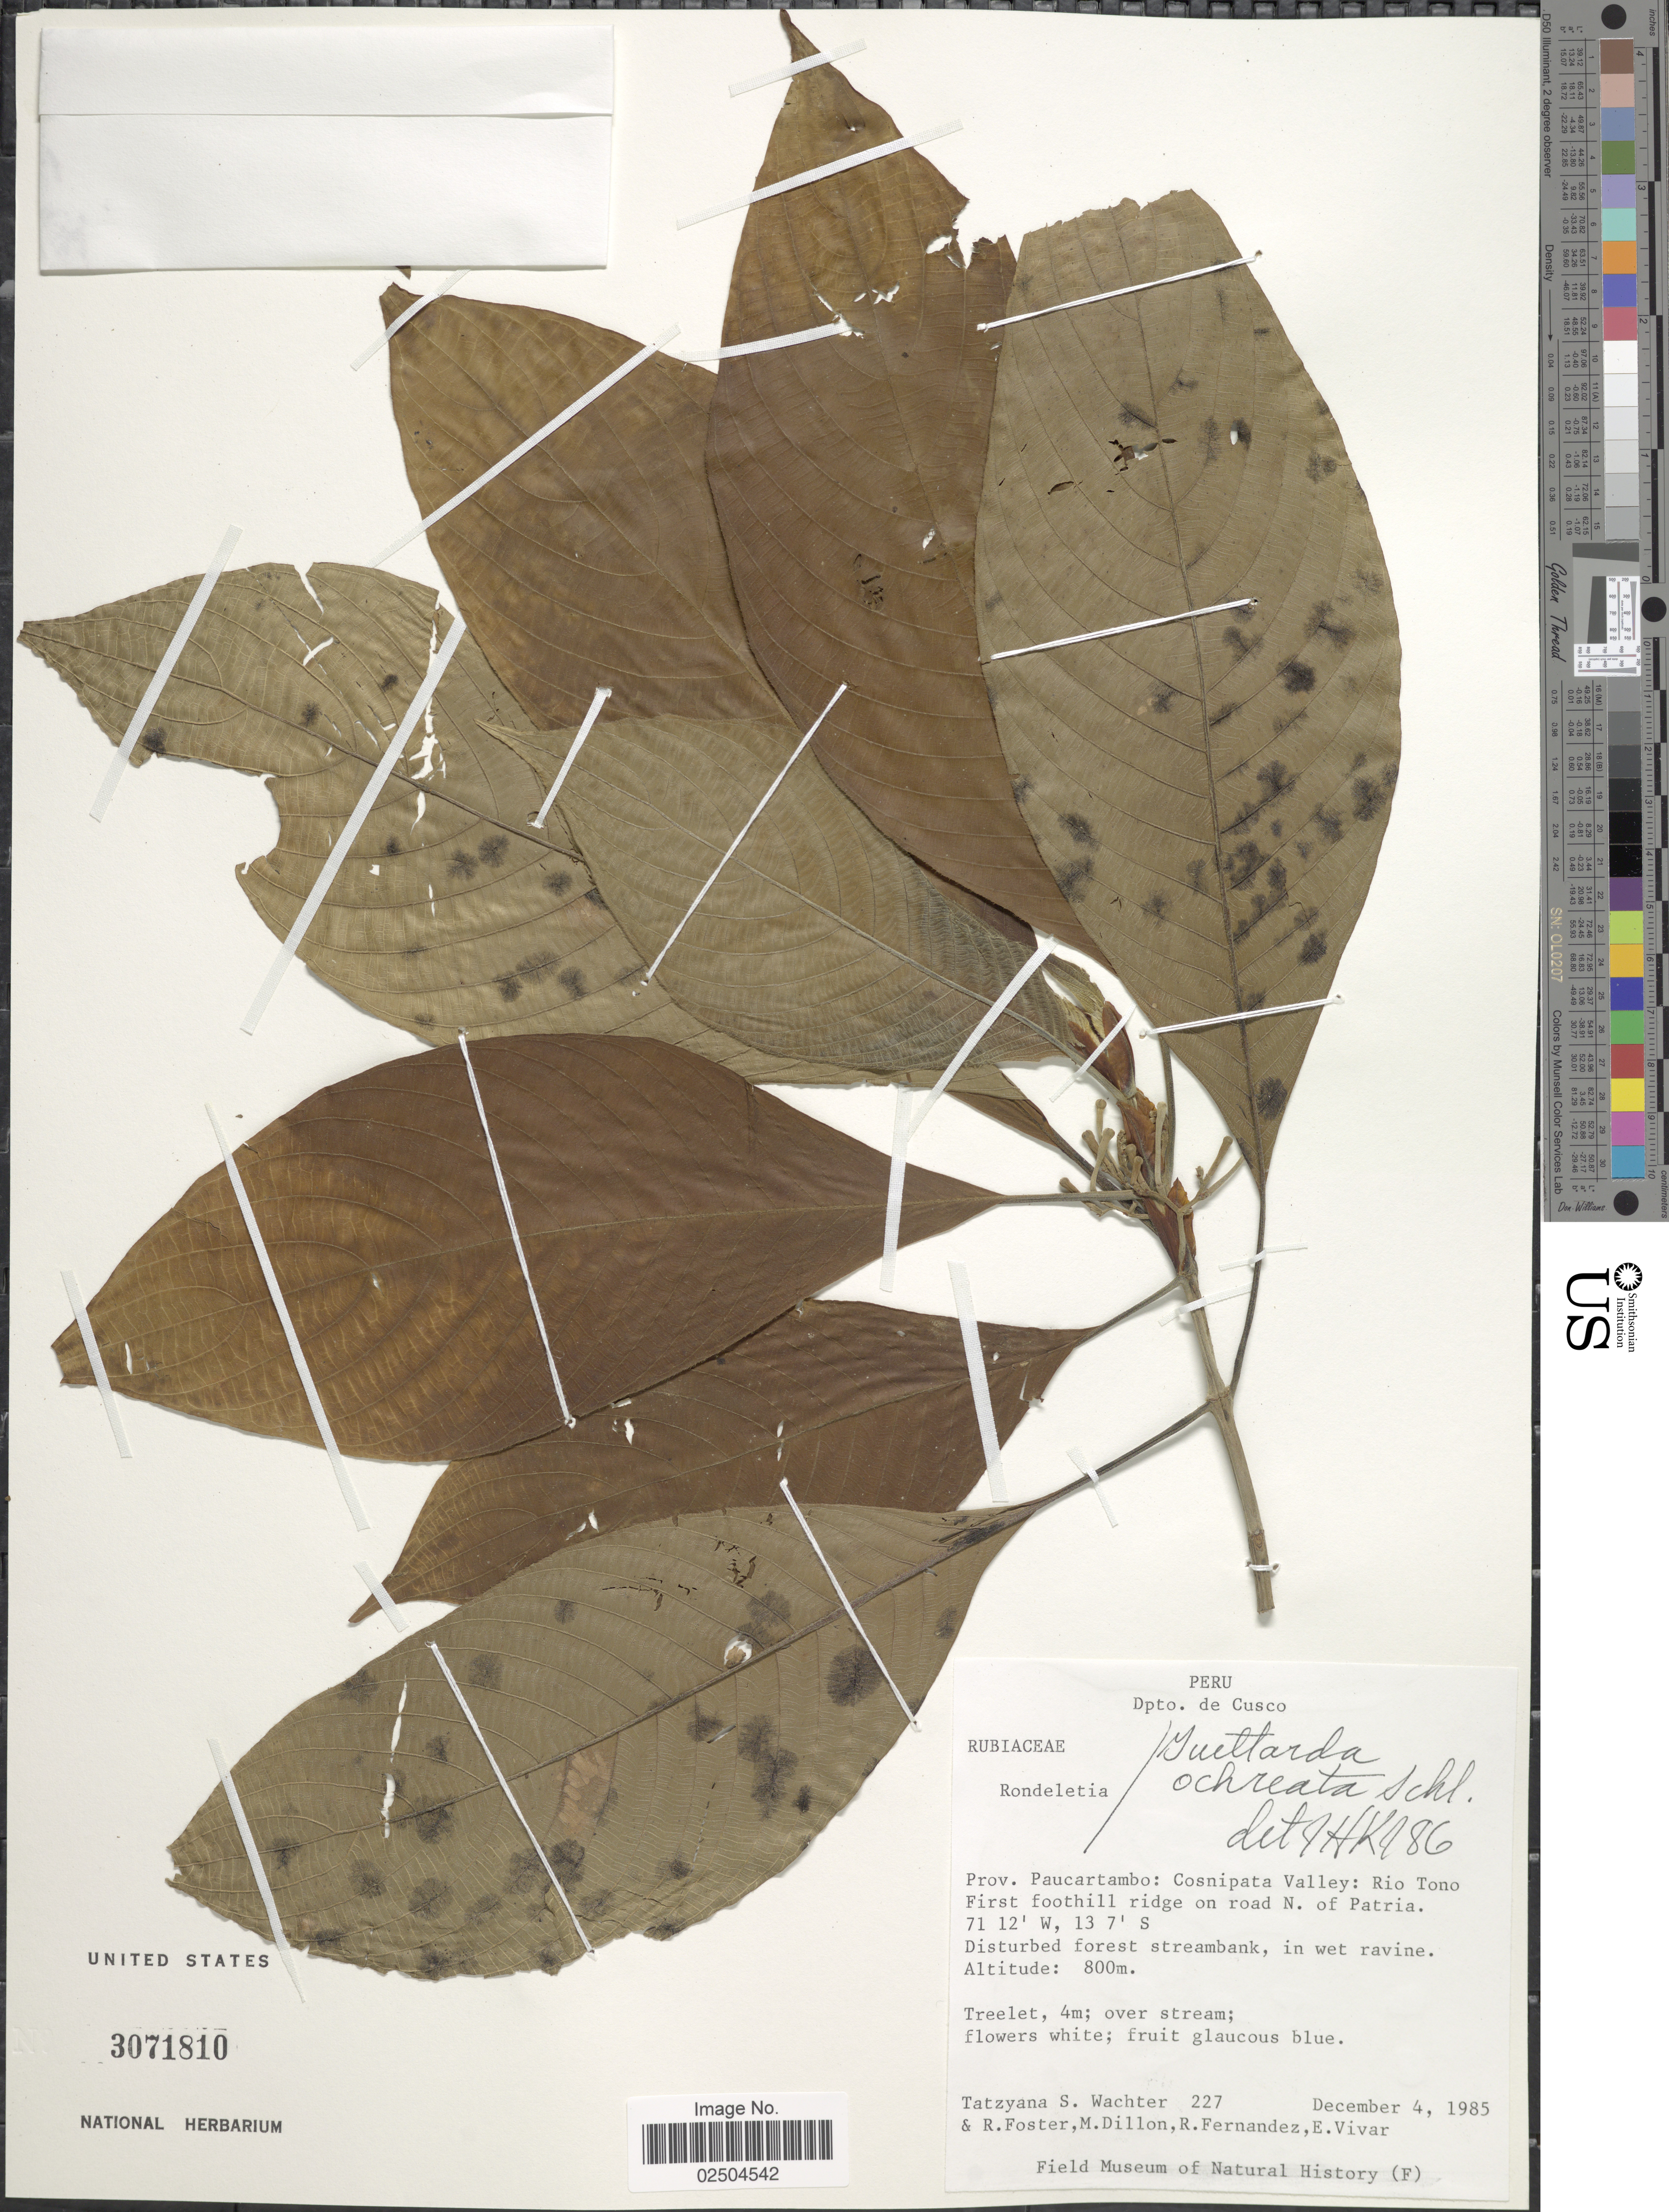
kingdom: Plantae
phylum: Tracheophyta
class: Magnoliopsida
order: Gentianales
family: Rubiaceae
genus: Guettarda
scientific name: Guettarda ochreata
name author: Schltdl.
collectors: T. Wachter, R. Foster, M. O. Dillon, R. Fernandez & E. Vivar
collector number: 227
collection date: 1985-12-04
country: Peru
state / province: Cusco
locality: Dpto. de Cusco, Prov. Paucartambo: Cosnipata Valley: Rio Tono First foothill ridge on road N. of Patria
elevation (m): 800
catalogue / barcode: US 3071810